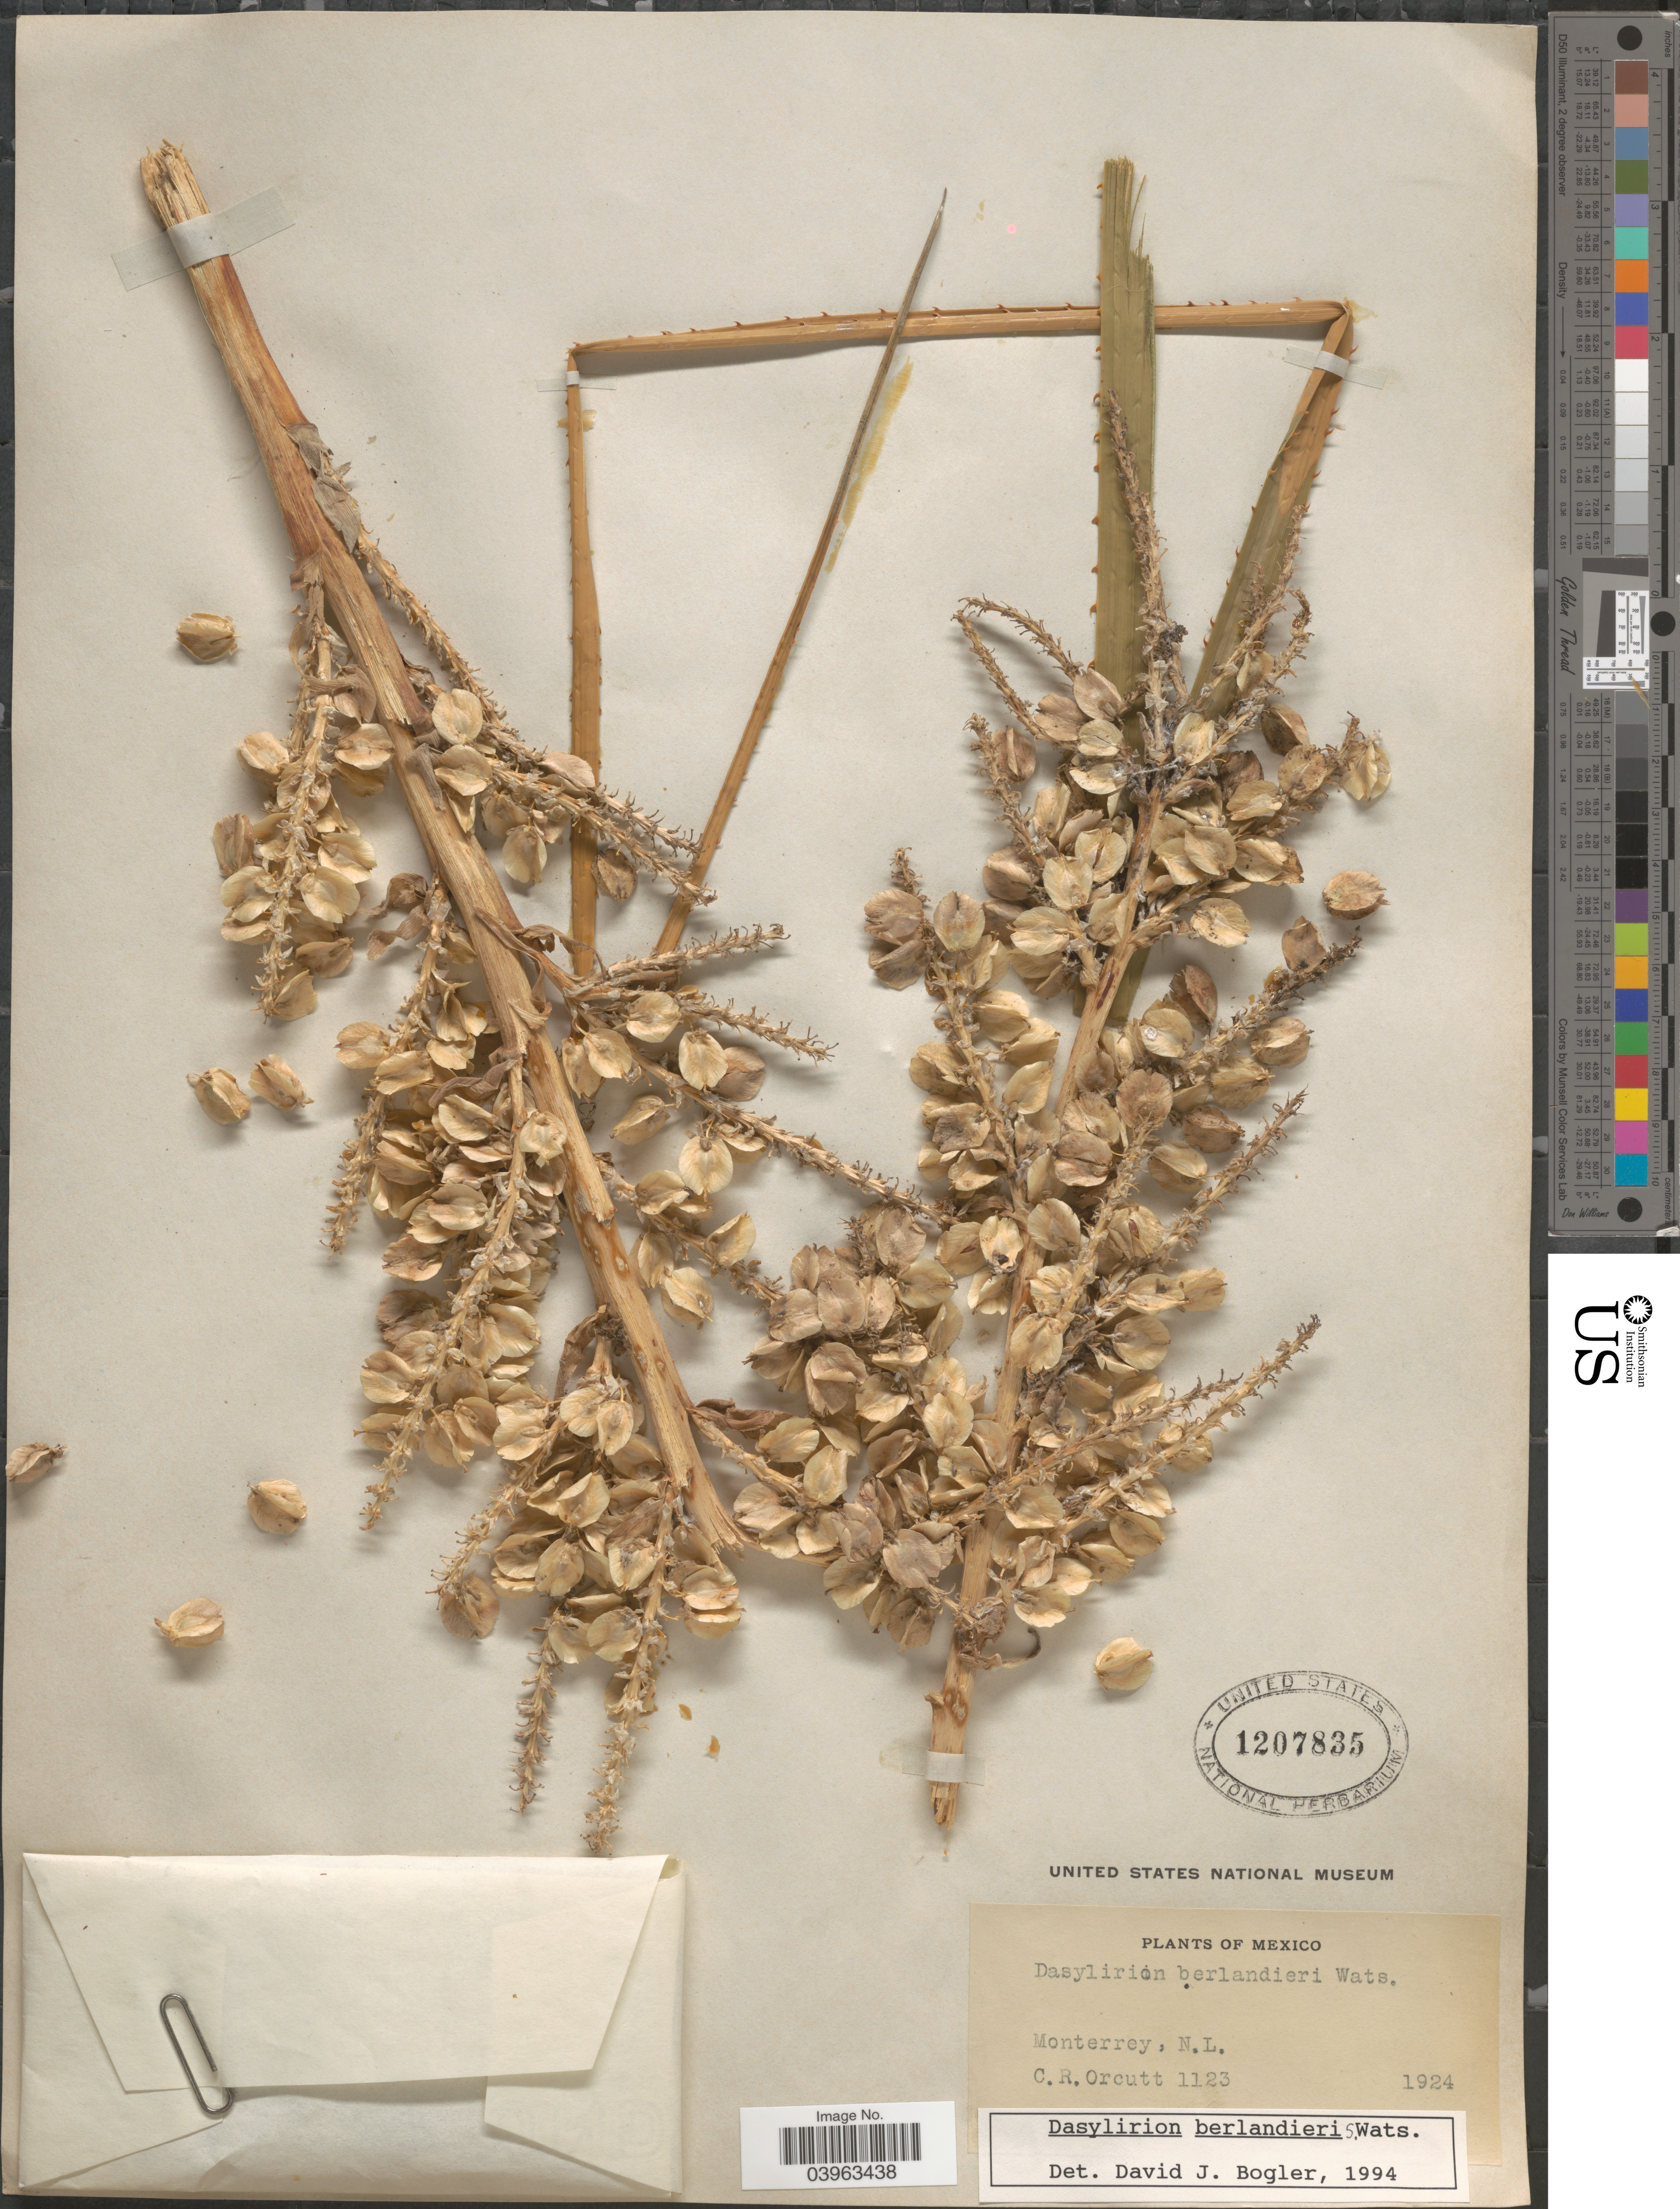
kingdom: Plantae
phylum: Tracheophyta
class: Liliopsida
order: Asparagales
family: Asparagaceae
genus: Dasylirion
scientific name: Dasylirion berlandieri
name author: S. Watson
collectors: C. R. Orcutt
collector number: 1123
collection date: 1924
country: Mexico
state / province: Nuevo León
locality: Monterrey.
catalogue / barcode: US 1207835